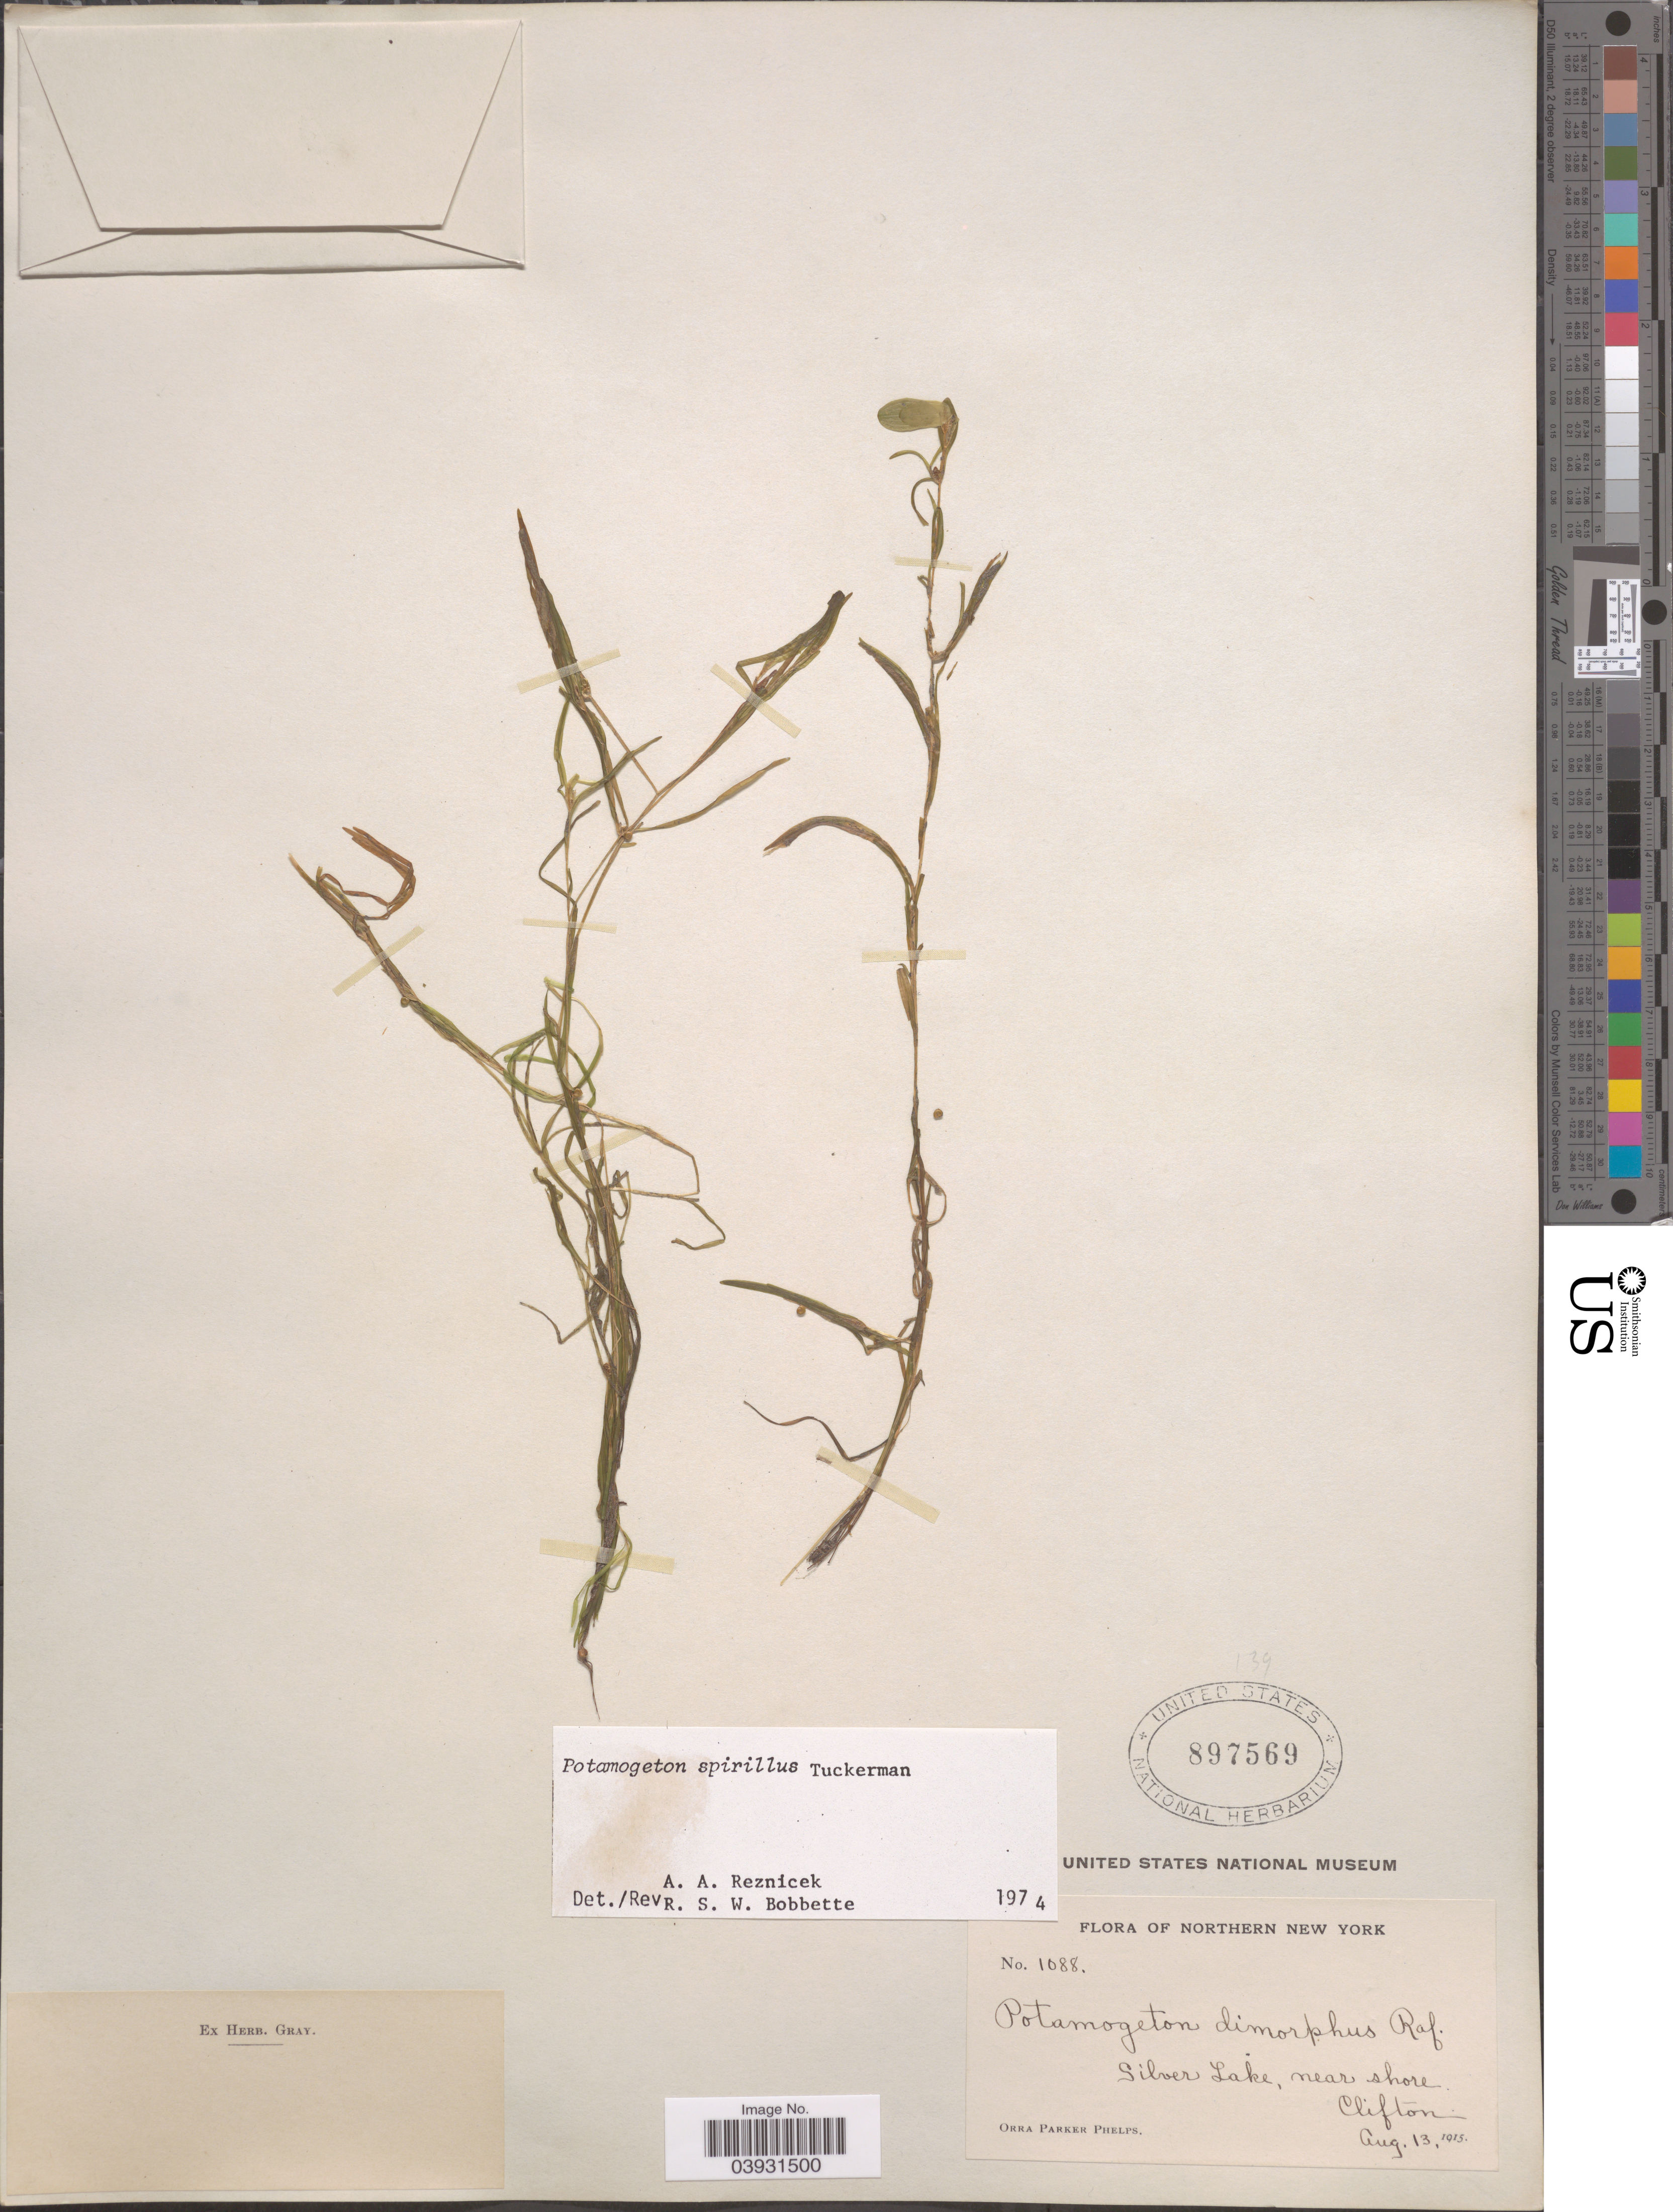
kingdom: Plantae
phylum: Tracheophyta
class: Liliopsida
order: Alismatales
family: Potamogetonaceae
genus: Potamogeton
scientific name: Potamogeton spirillus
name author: Tuck.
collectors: O. P. Phelps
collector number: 1088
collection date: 1916-08-13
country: United States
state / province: New York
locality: Northern New York. Silver Lake, near shore. Clifton.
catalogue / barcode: US 897569